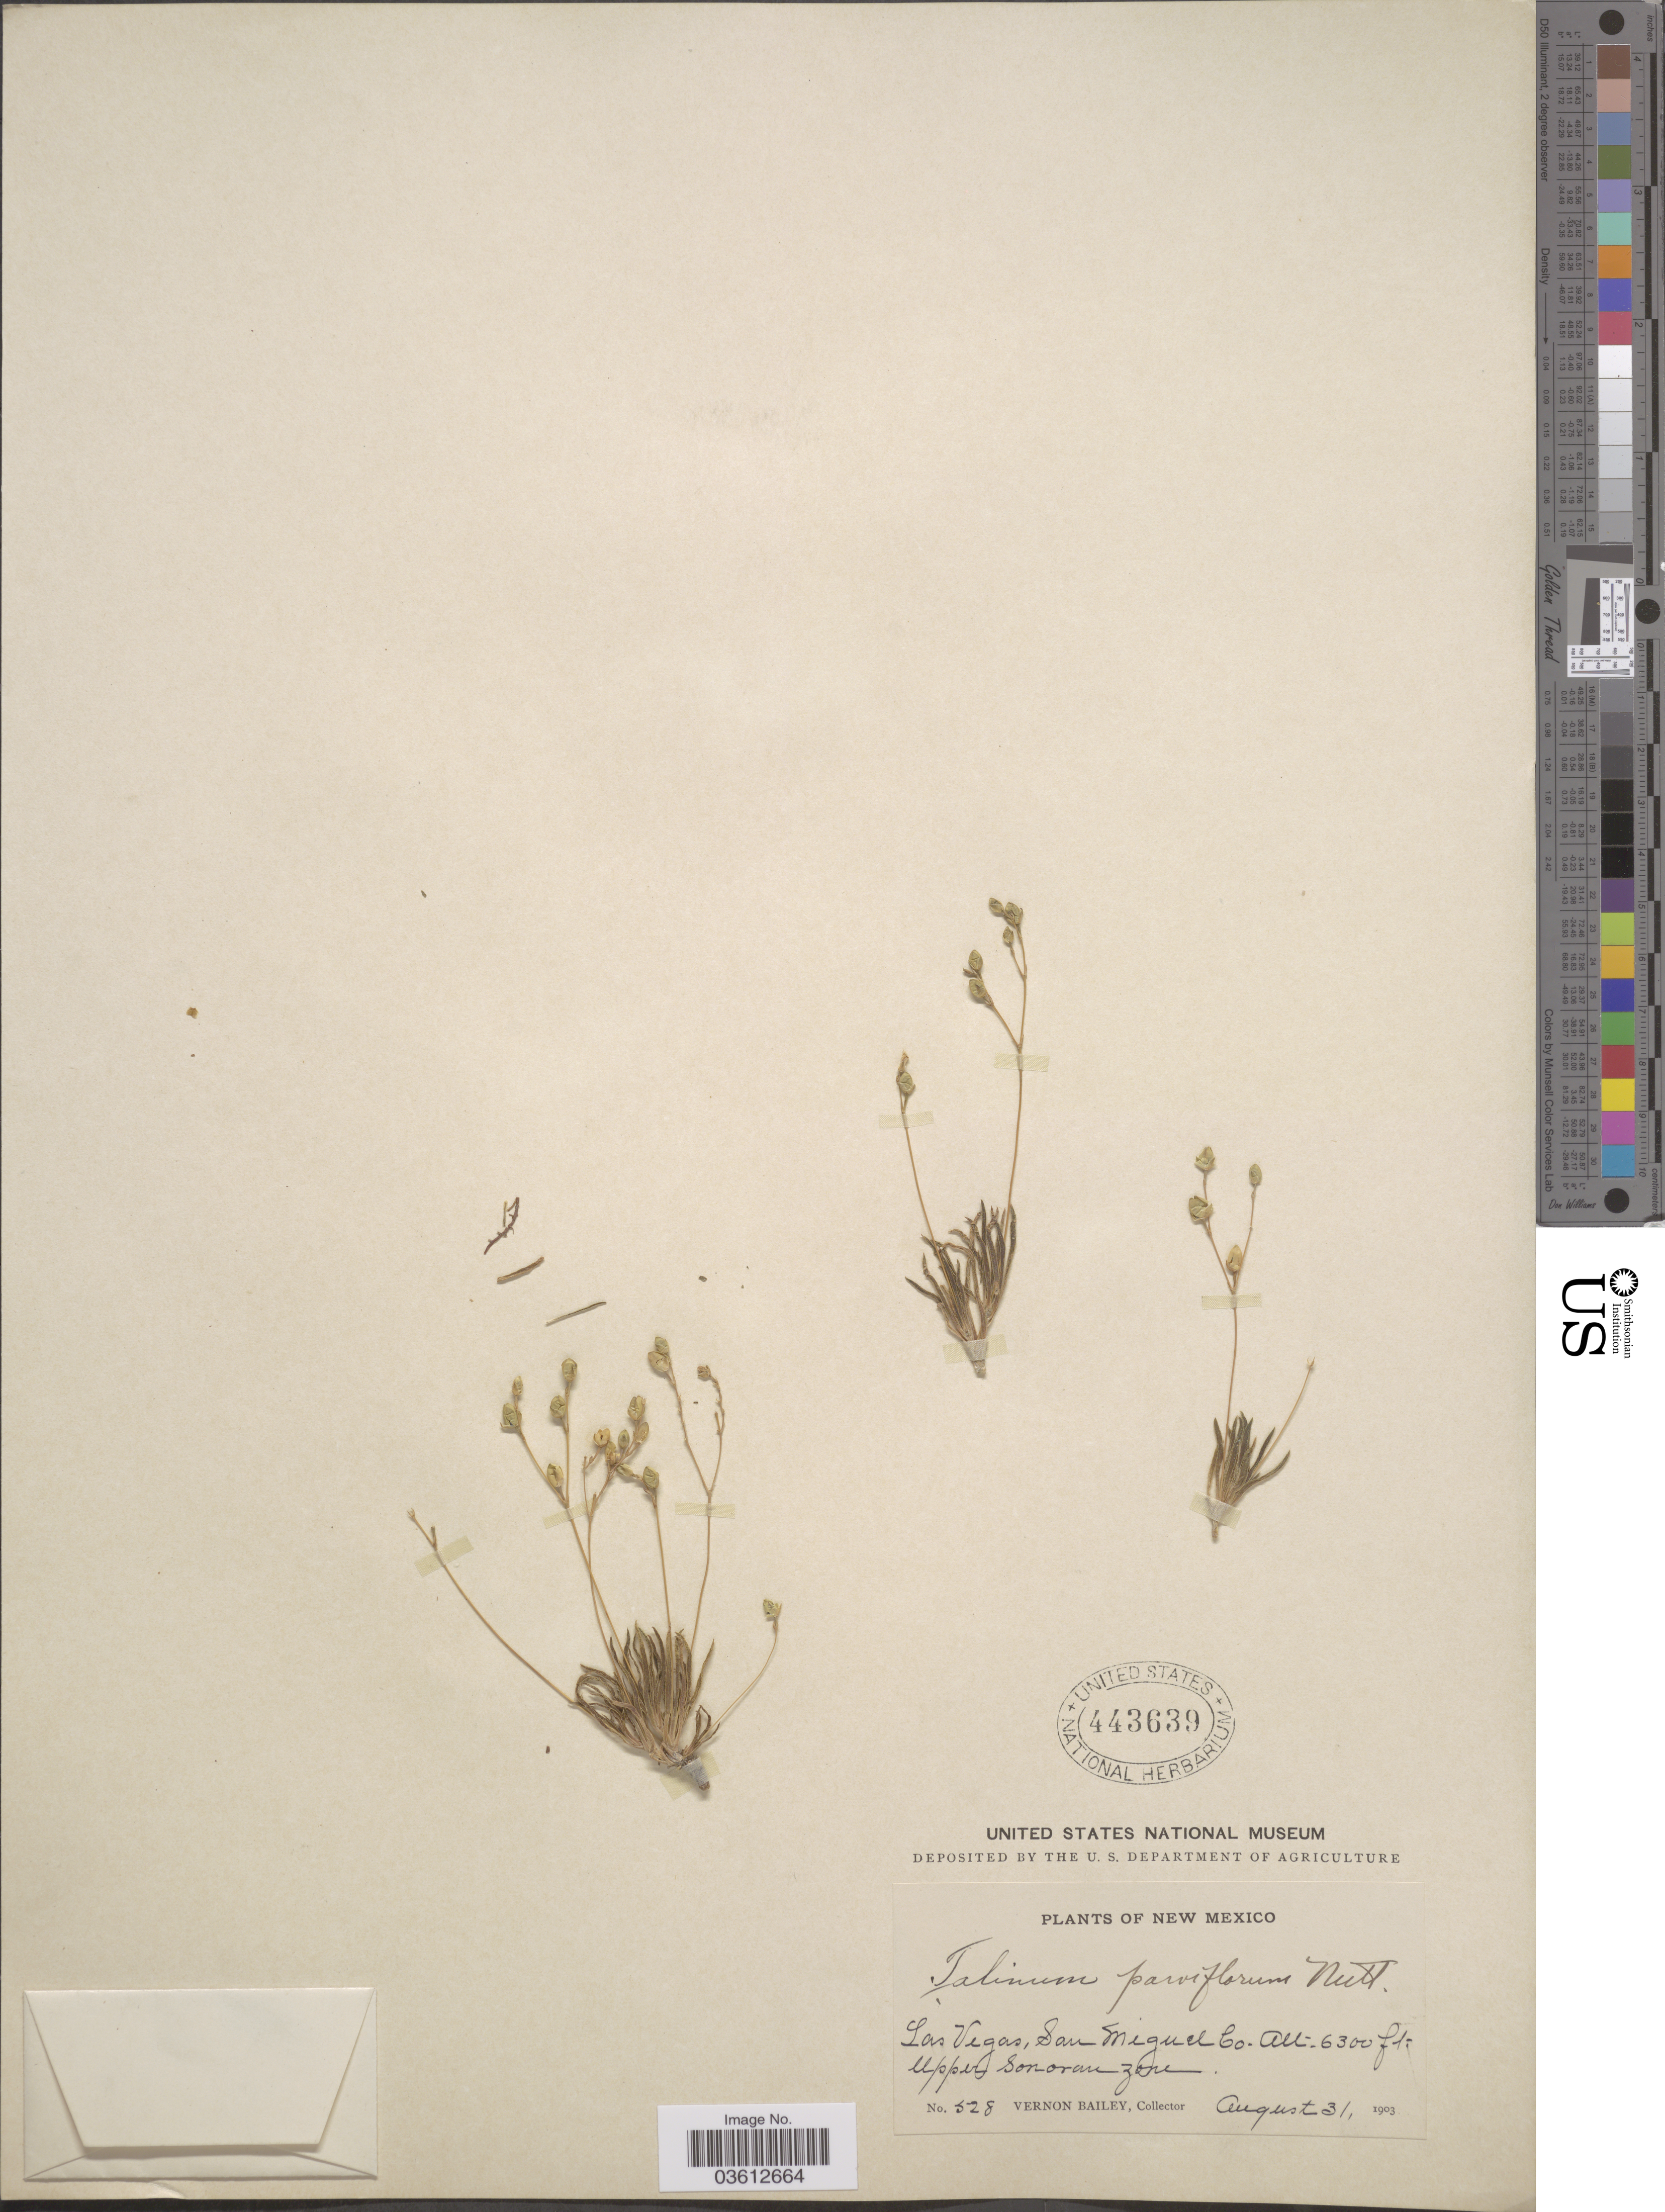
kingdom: Plantae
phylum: Tracheophyta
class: Magnoliopsida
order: Caryophyllales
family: Talinaceae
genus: Talinum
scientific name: Talinum parviflorum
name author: Nutt.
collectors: V. O. Bailey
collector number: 528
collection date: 1903-08-31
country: United States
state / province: New Mexico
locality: Las Vegas, San Miguel Co. Upper Sonoran Zone.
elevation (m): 1920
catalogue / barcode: US 443639